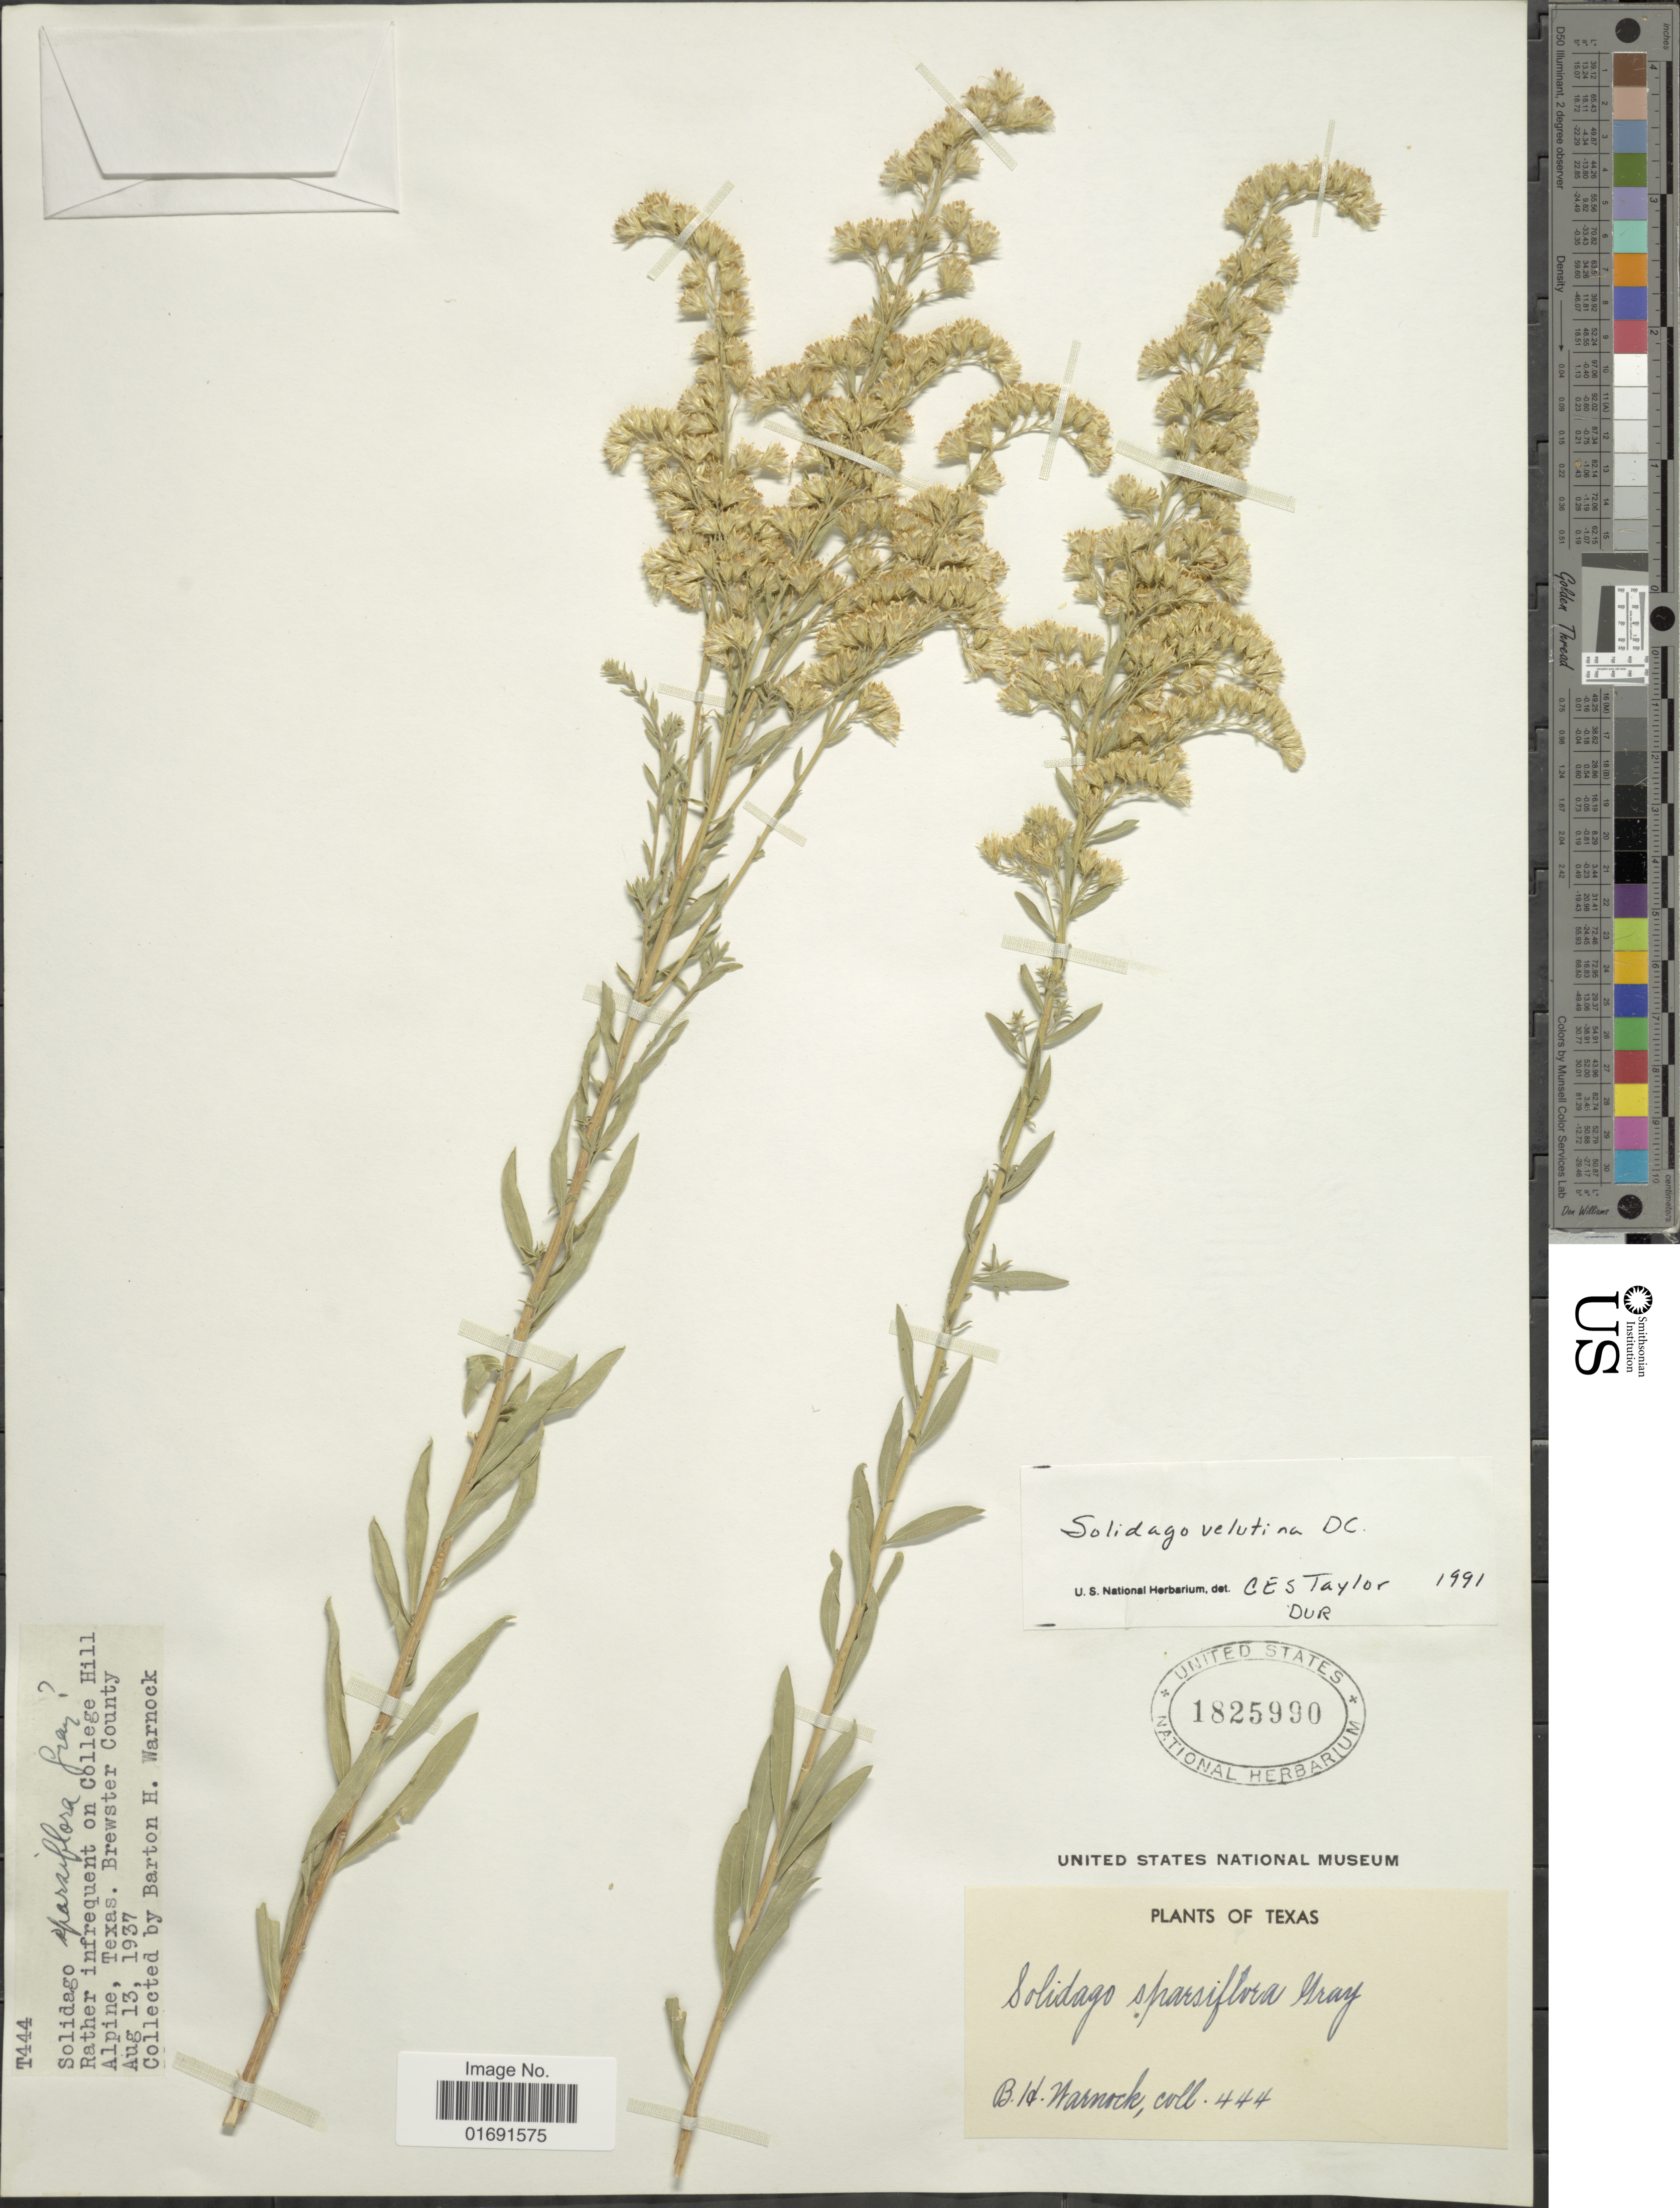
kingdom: Plantae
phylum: Tracheophyta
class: Magnoliopsida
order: Asterales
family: Asteraceae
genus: Solidago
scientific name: Solidago velutina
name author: DC.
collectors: B. H. Warnock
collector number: T444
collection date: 1937-08-13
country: United States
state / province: Texas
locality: On College Hill Alpine, Brewster County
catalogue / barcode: US 1825990